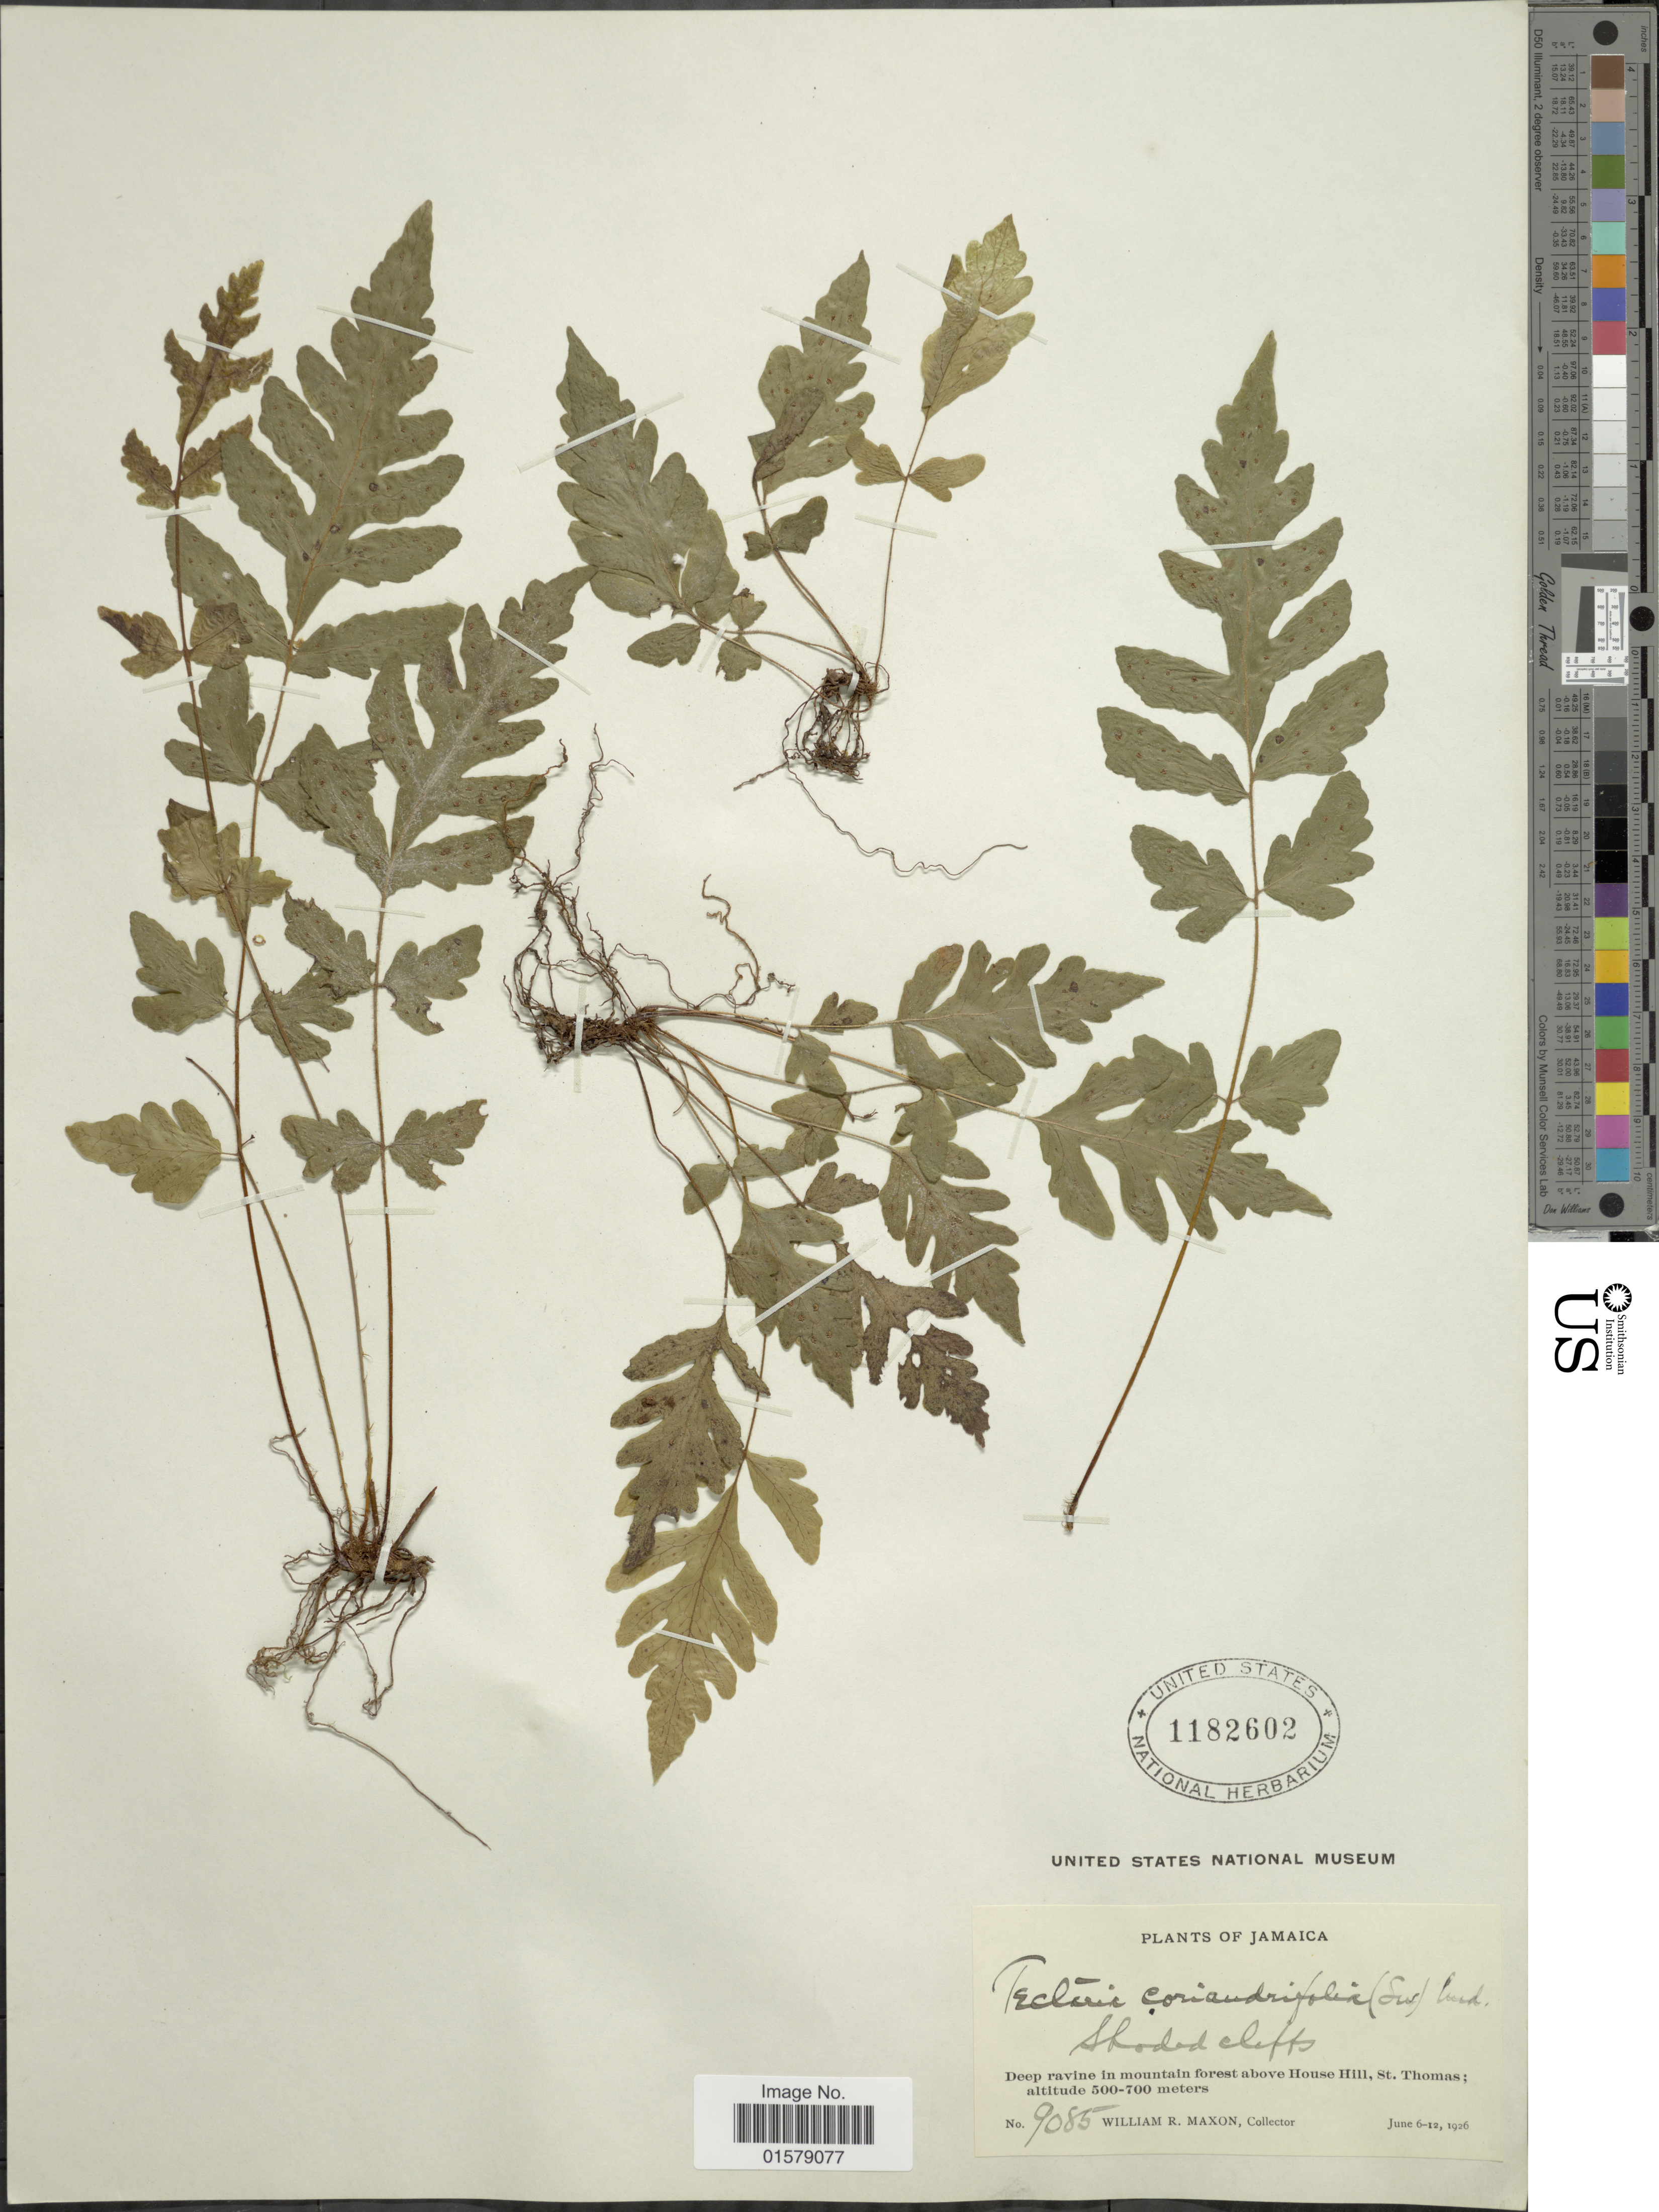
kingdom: Plantae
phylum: Tracheophyta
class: Polypodiopsida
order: Polypodiales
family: Tectariaceae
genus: Tectaria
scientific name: Tectaria coriandrifolia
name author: Underw.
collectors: W. R. Maxon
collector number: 9085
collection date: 1926-06-06/1926-06-12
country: Jamaica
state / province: Saint Thomas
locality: Deep ravine in mountain forest above House Hill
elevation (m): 500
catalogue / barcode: US 1182602